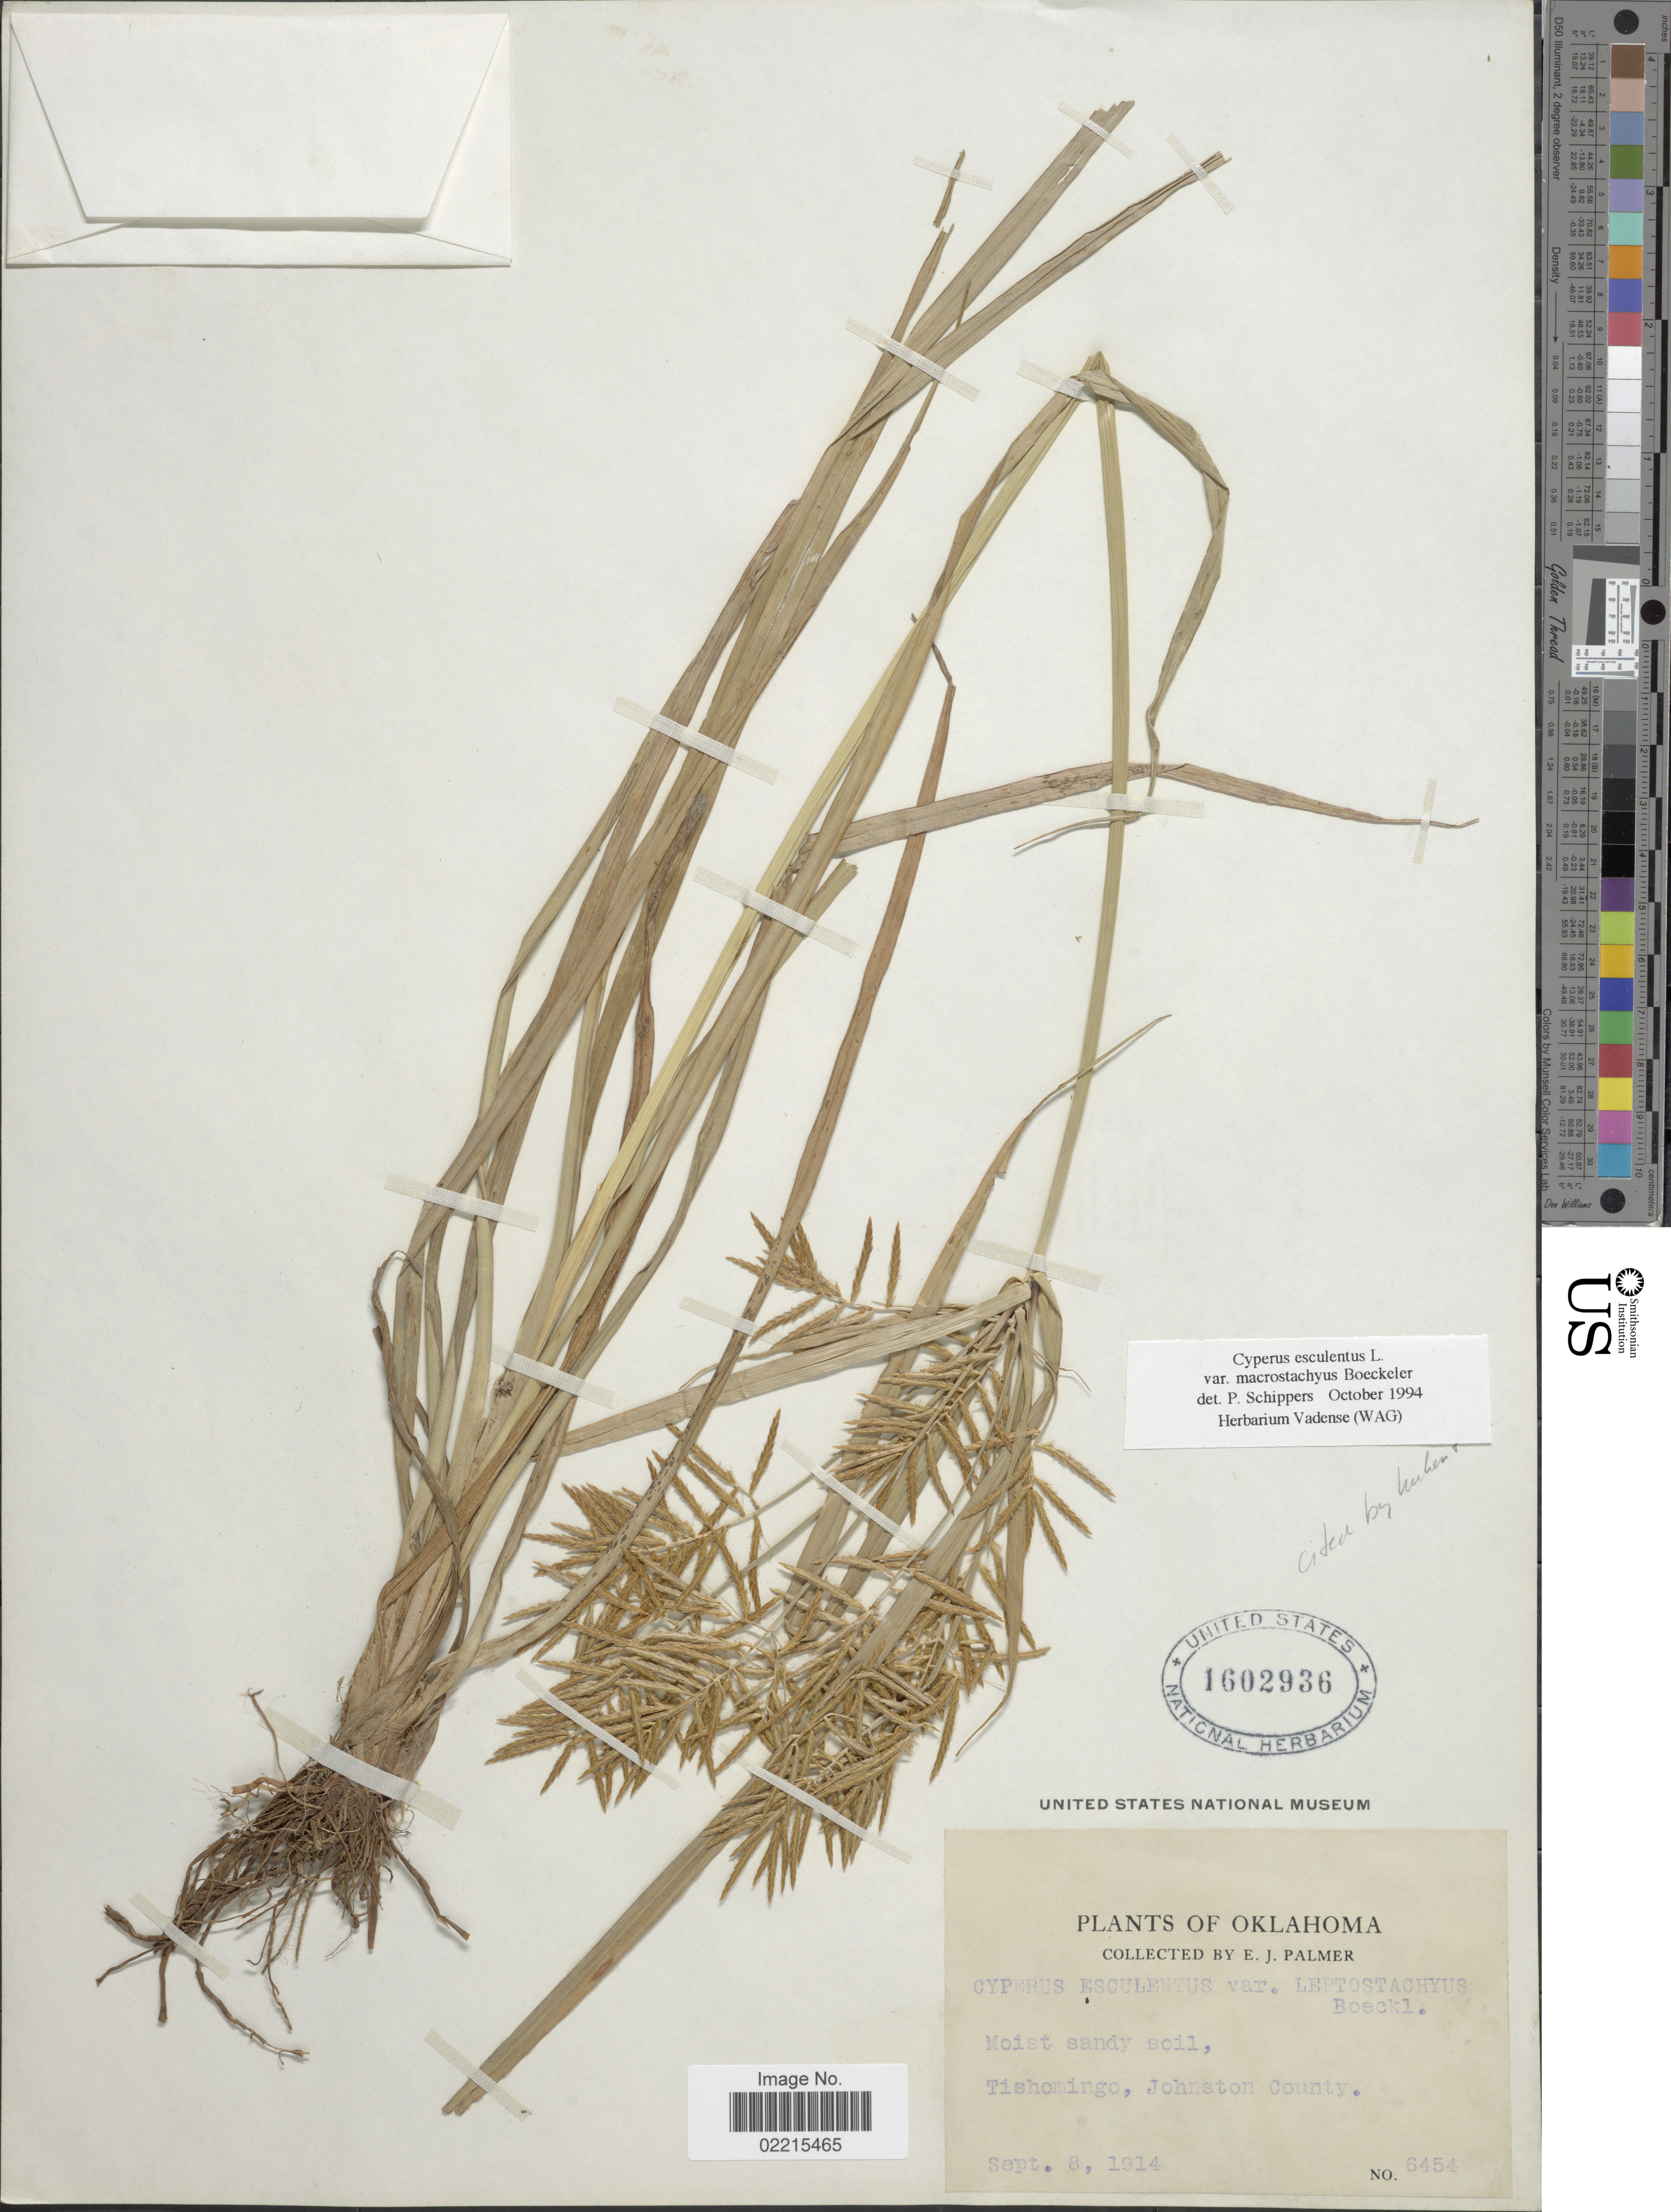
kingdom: Plantae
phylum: Tracheophyta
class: Liliopsida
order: Poales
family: Cyperaceae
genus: Cyperus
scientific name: Cyperus esculentus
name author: L.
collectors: E. J. Palmer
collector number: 6454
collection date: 1914-09-08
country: United States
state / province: Oklahoma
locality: Moist sandy soil, Tishomingo, Johnston County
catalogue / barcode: US 1602936